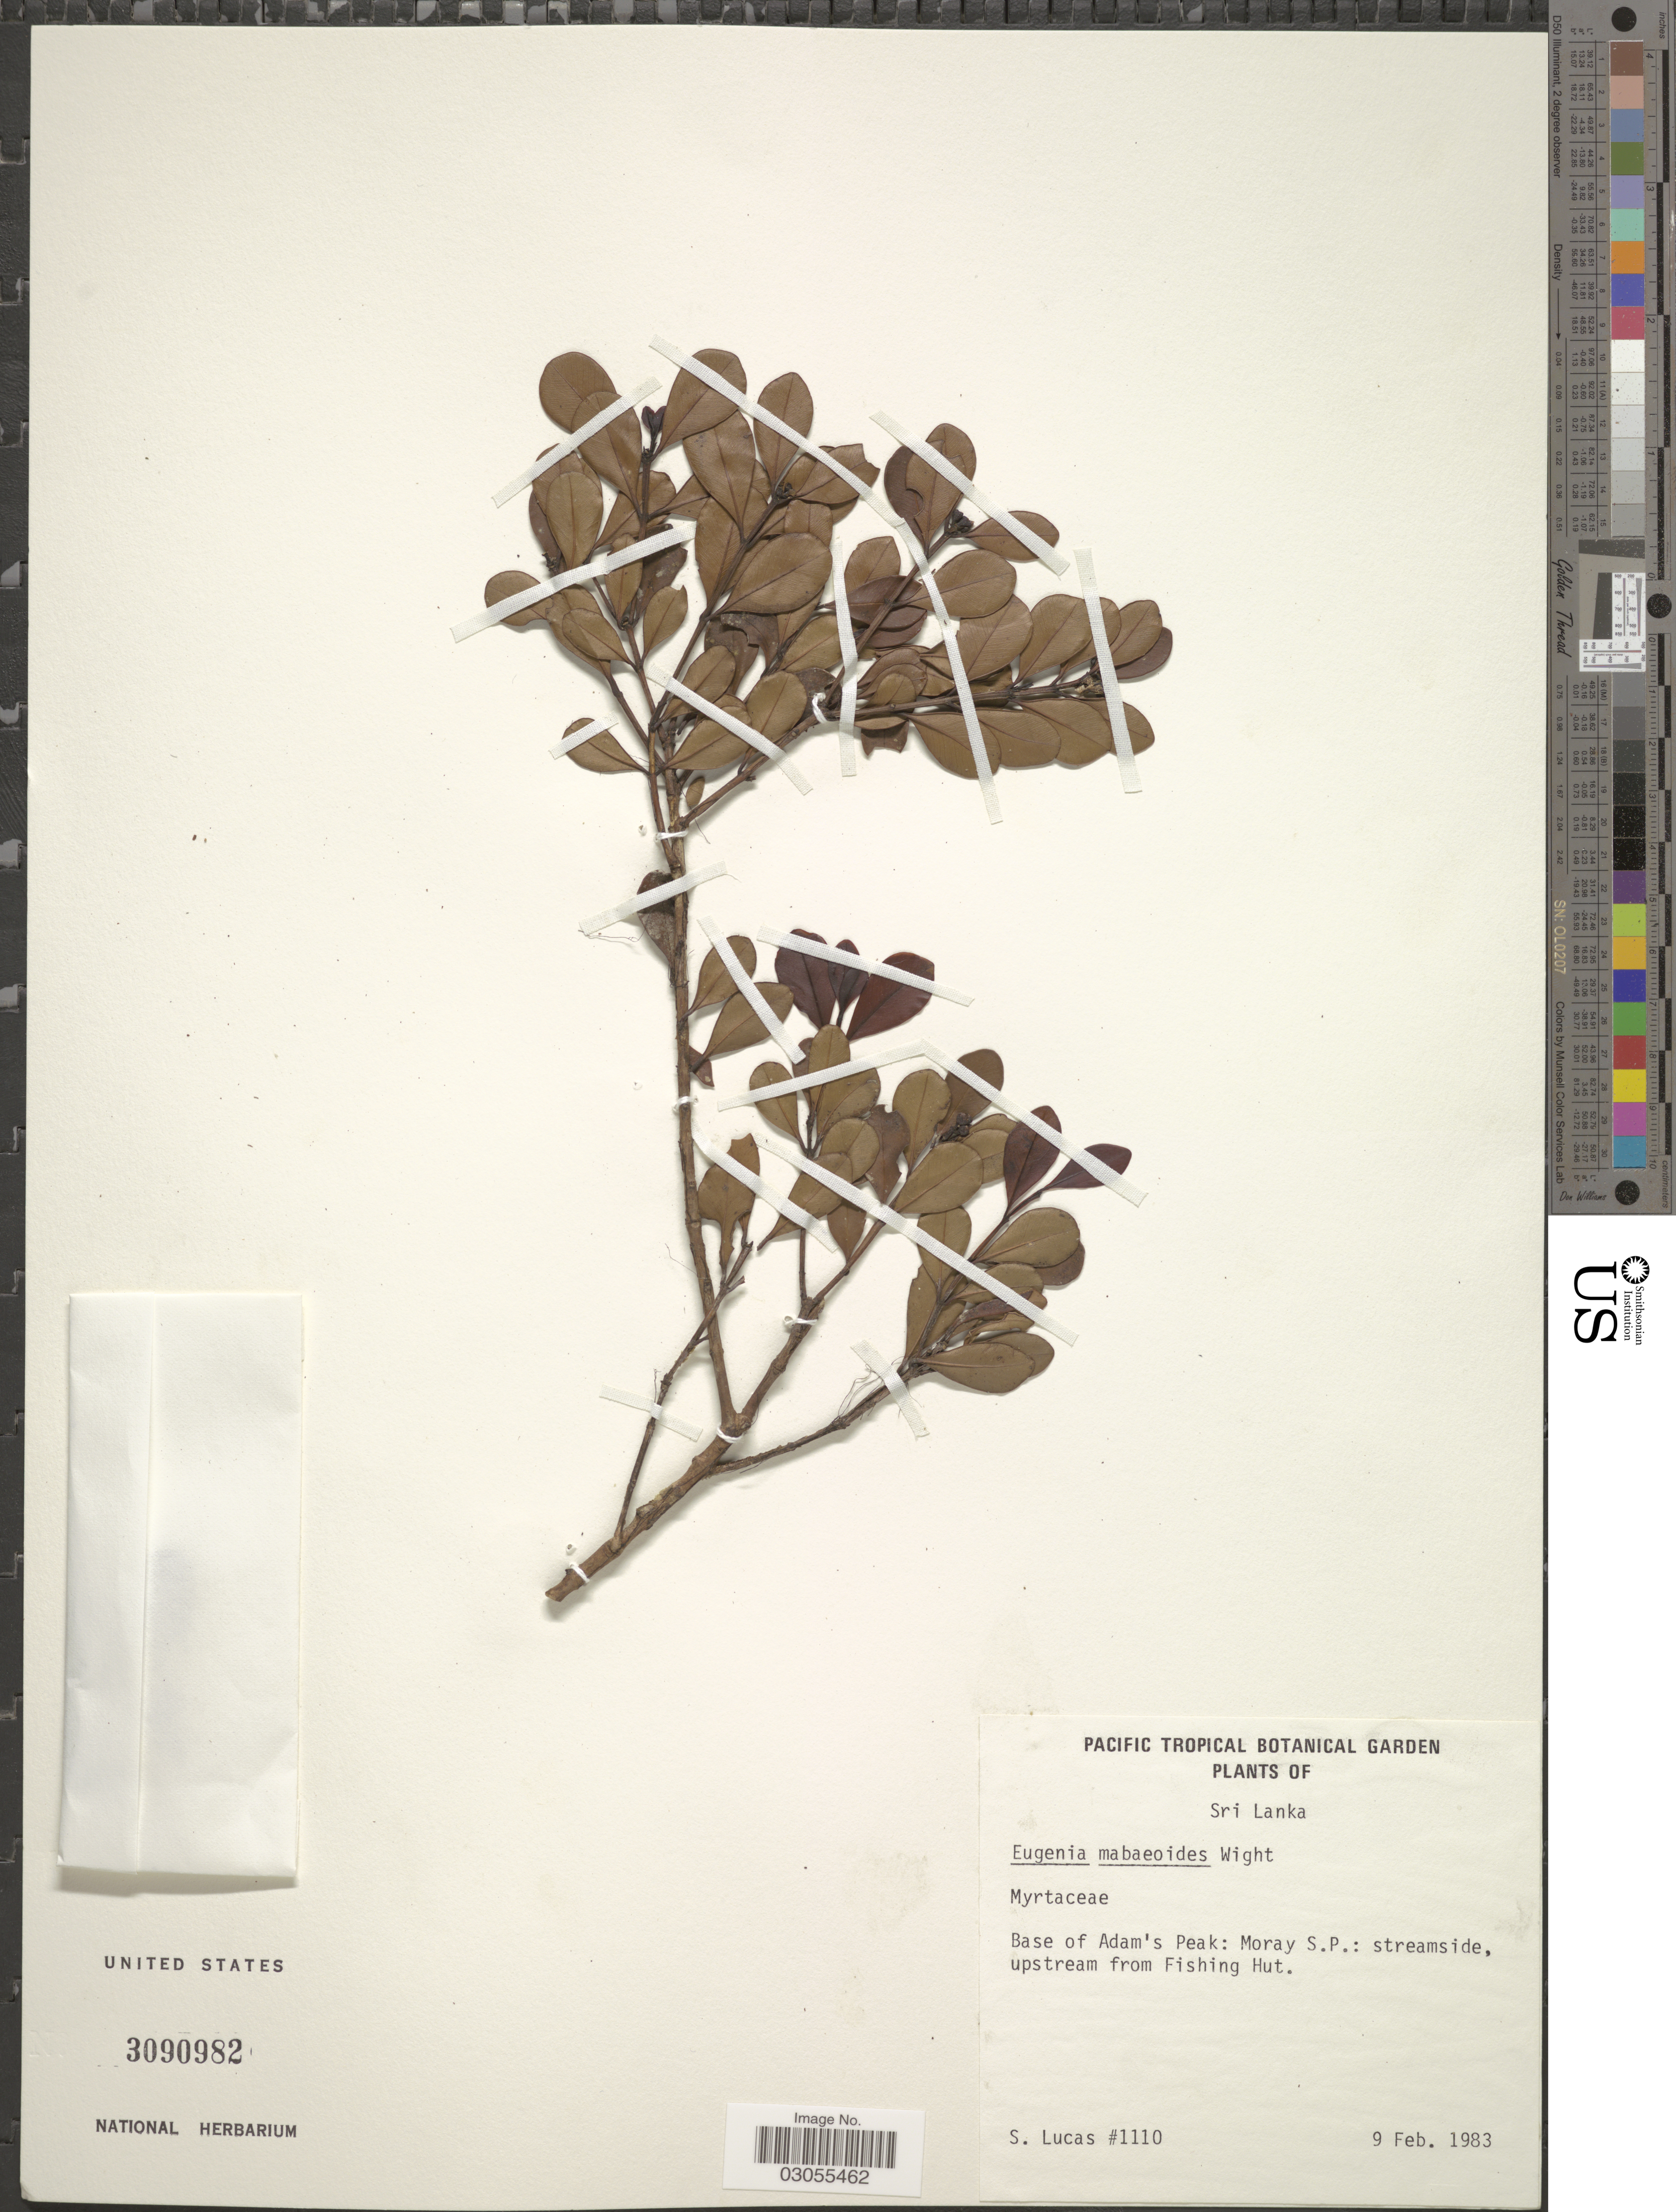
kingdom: Plantae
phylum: Tracheophyta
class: Magnoliopsida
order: Myrtales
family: Myrtaceae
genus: Eugenia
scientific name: Eugenia mabaeoides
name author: Wight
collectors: S. Lucas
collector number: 1110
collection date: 1983-02-09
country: Sri Lanka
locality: Base of Adam's Peak: Moray S. P.: streamside, upstream from Fishing Hut.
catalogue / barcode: US 3090982